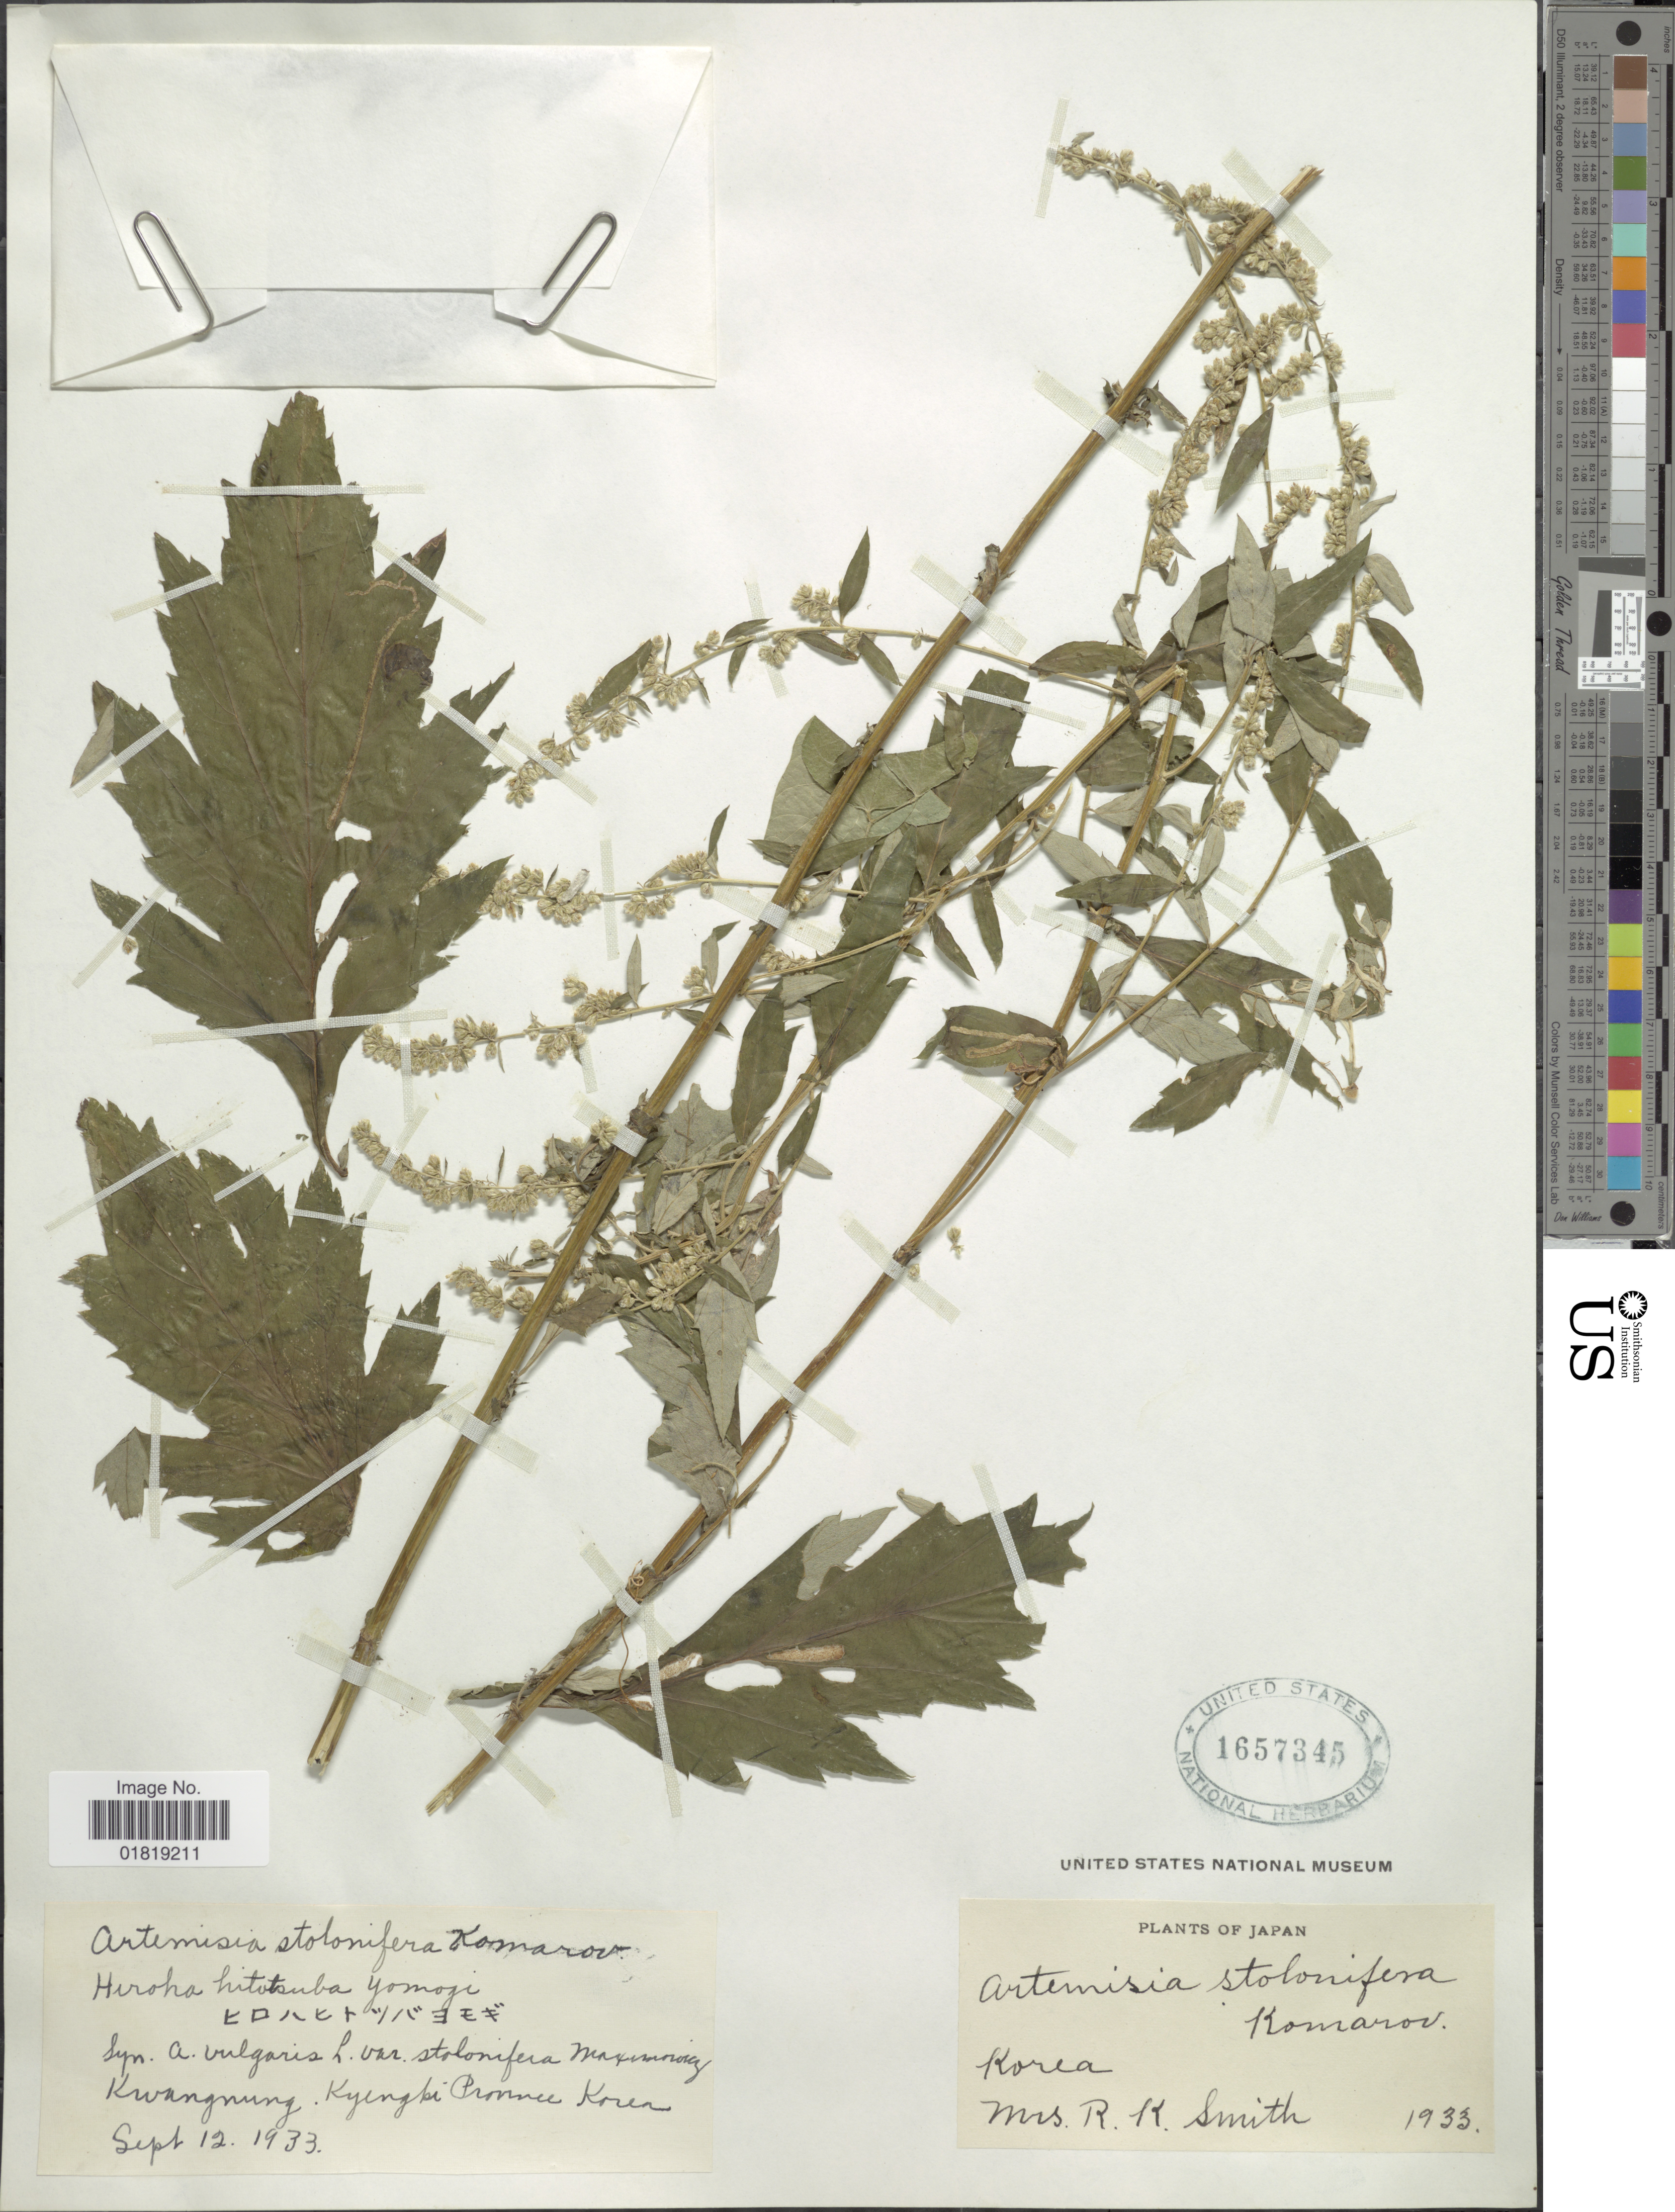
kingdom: Plantae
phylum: Tracheophyta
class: Magnoliopsida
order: Asterales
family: Asteraceae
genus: Artemisia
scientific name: Artemisia stolonifera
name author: Kom.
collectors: Mrs. R. K. Smith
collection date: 1933-09-12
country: North Korea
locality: Kwangnun, Kyenki, Province Korea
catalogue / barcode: US 1657345